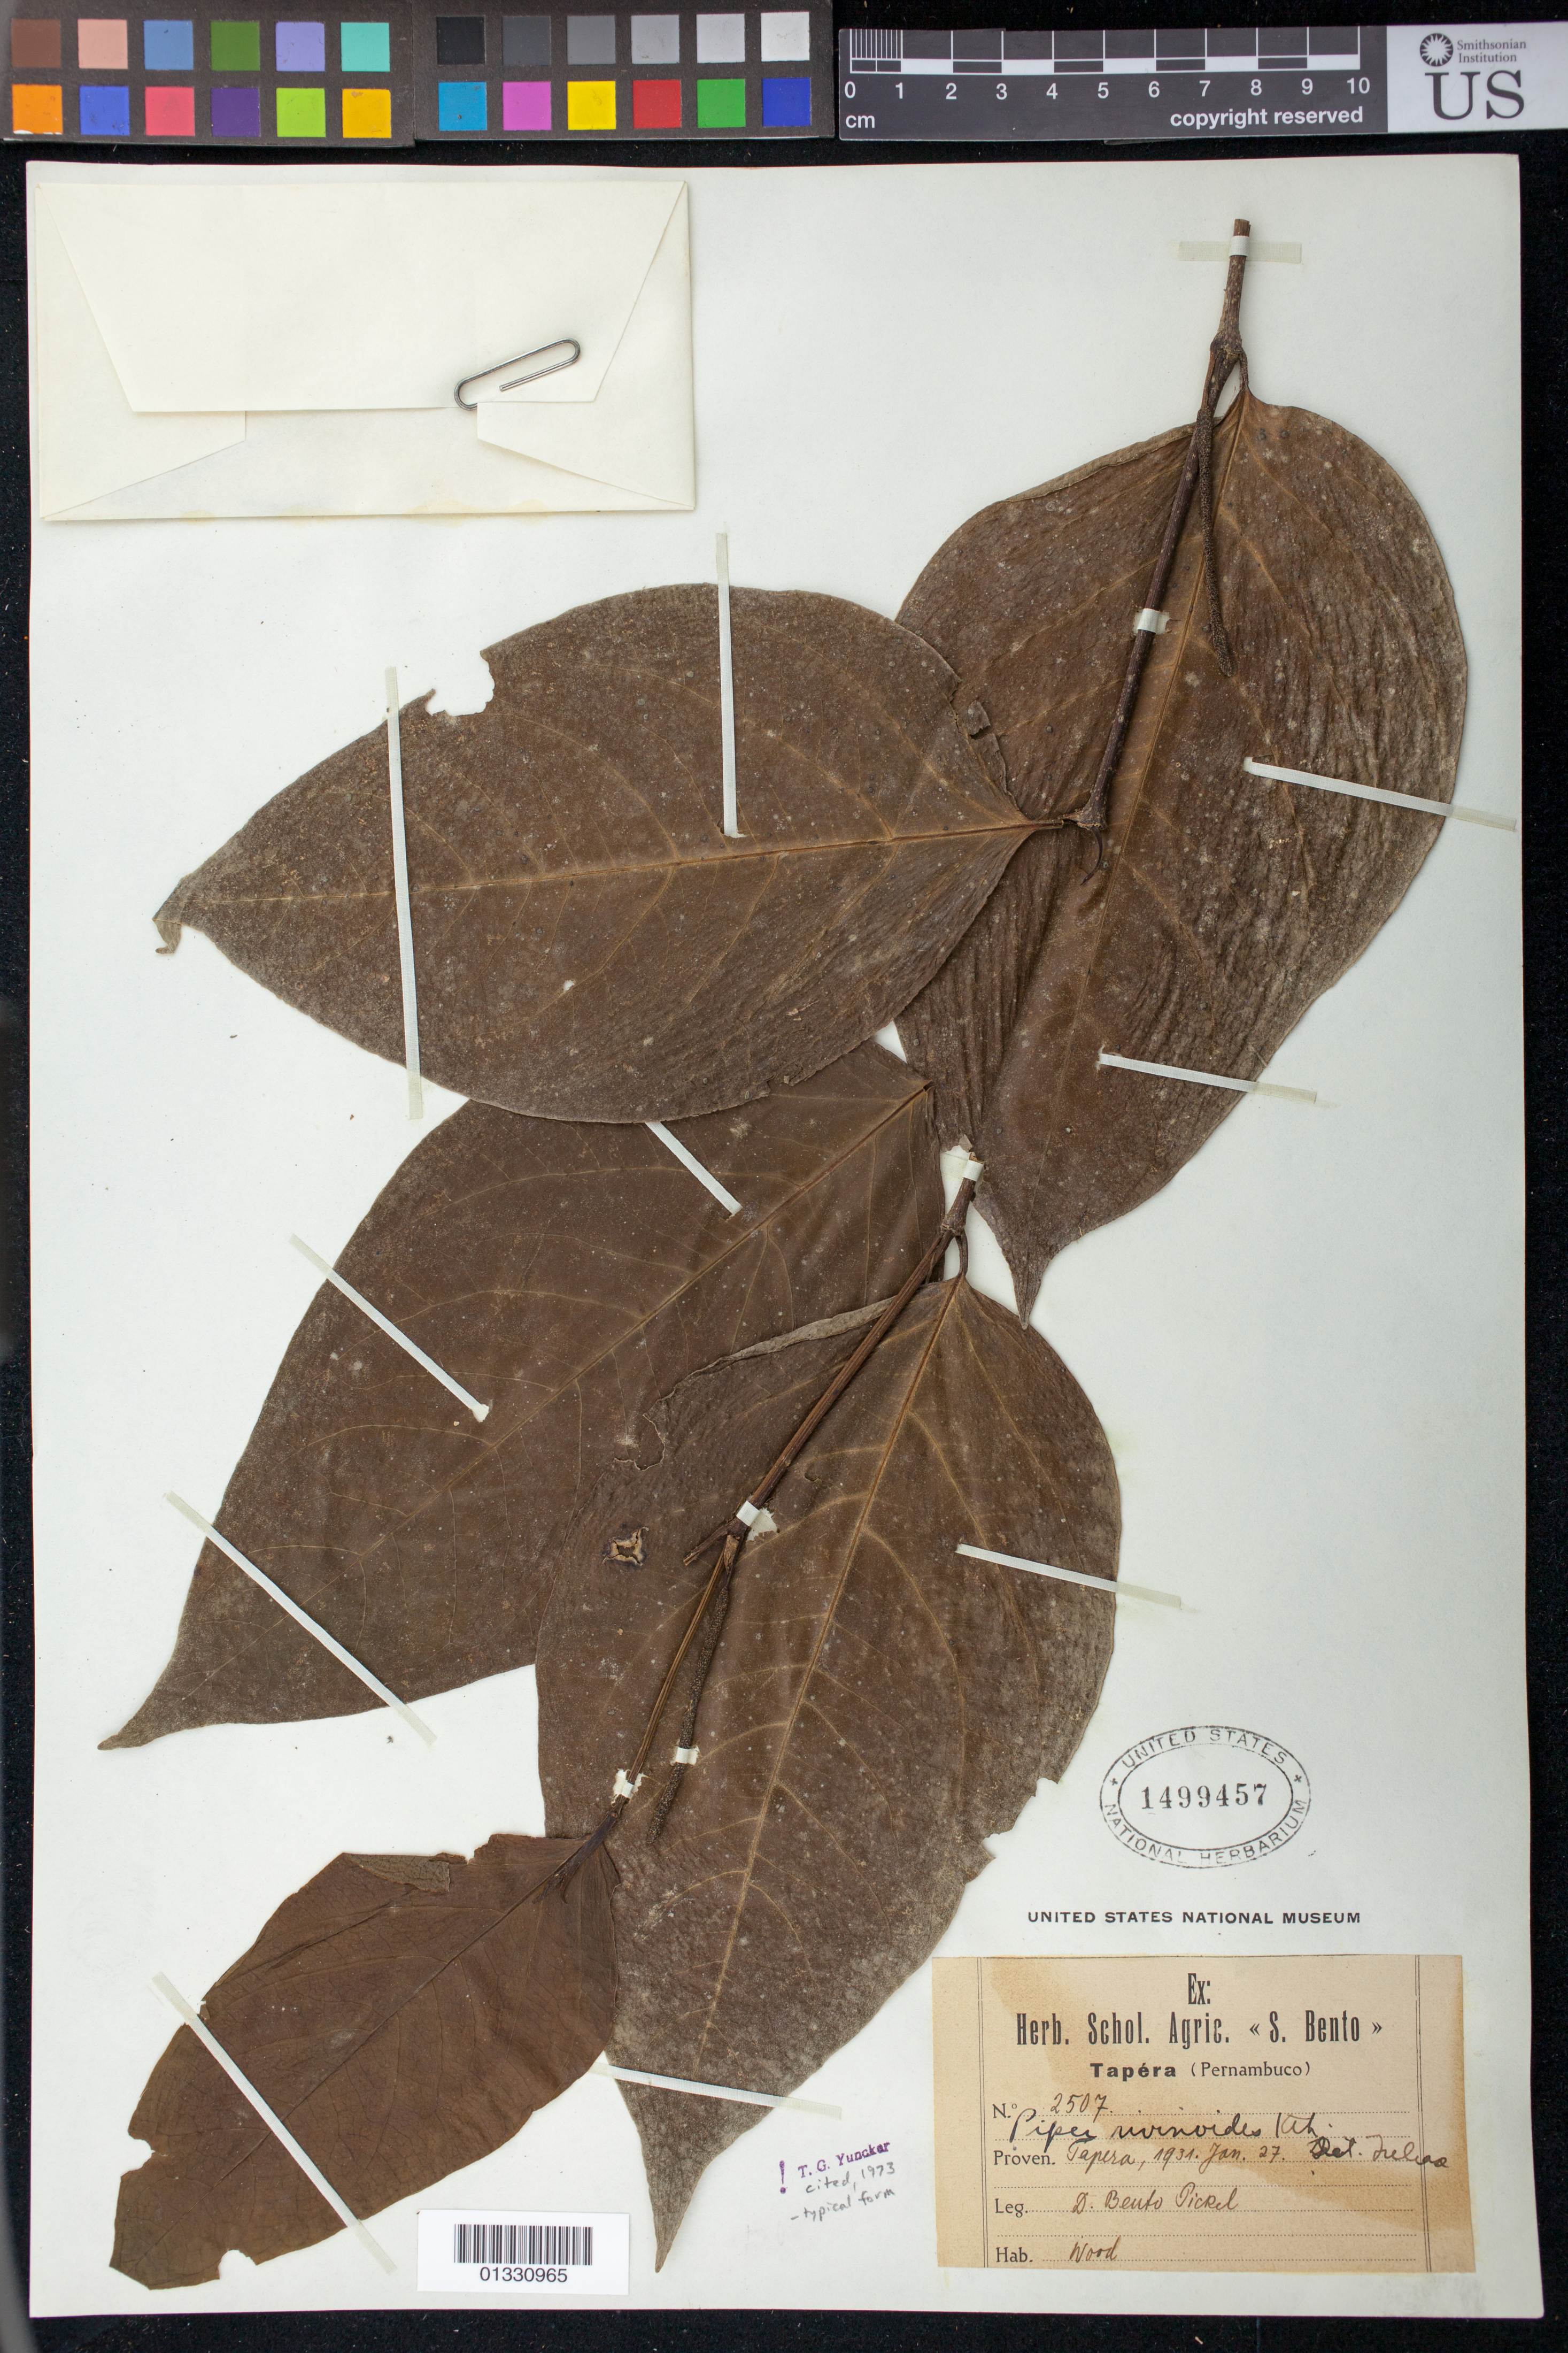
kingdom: Plantae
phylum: Tracheophyta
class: Magnoliopsida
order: Piperales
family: Piperaceae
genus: Piper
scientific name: Piper rivinoides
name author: Kunth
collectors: B. J. Pickel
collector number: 2507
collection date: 1931-01-27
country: Brazil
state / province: Pernambuco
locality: Tapéra.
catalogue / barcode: US 1499457